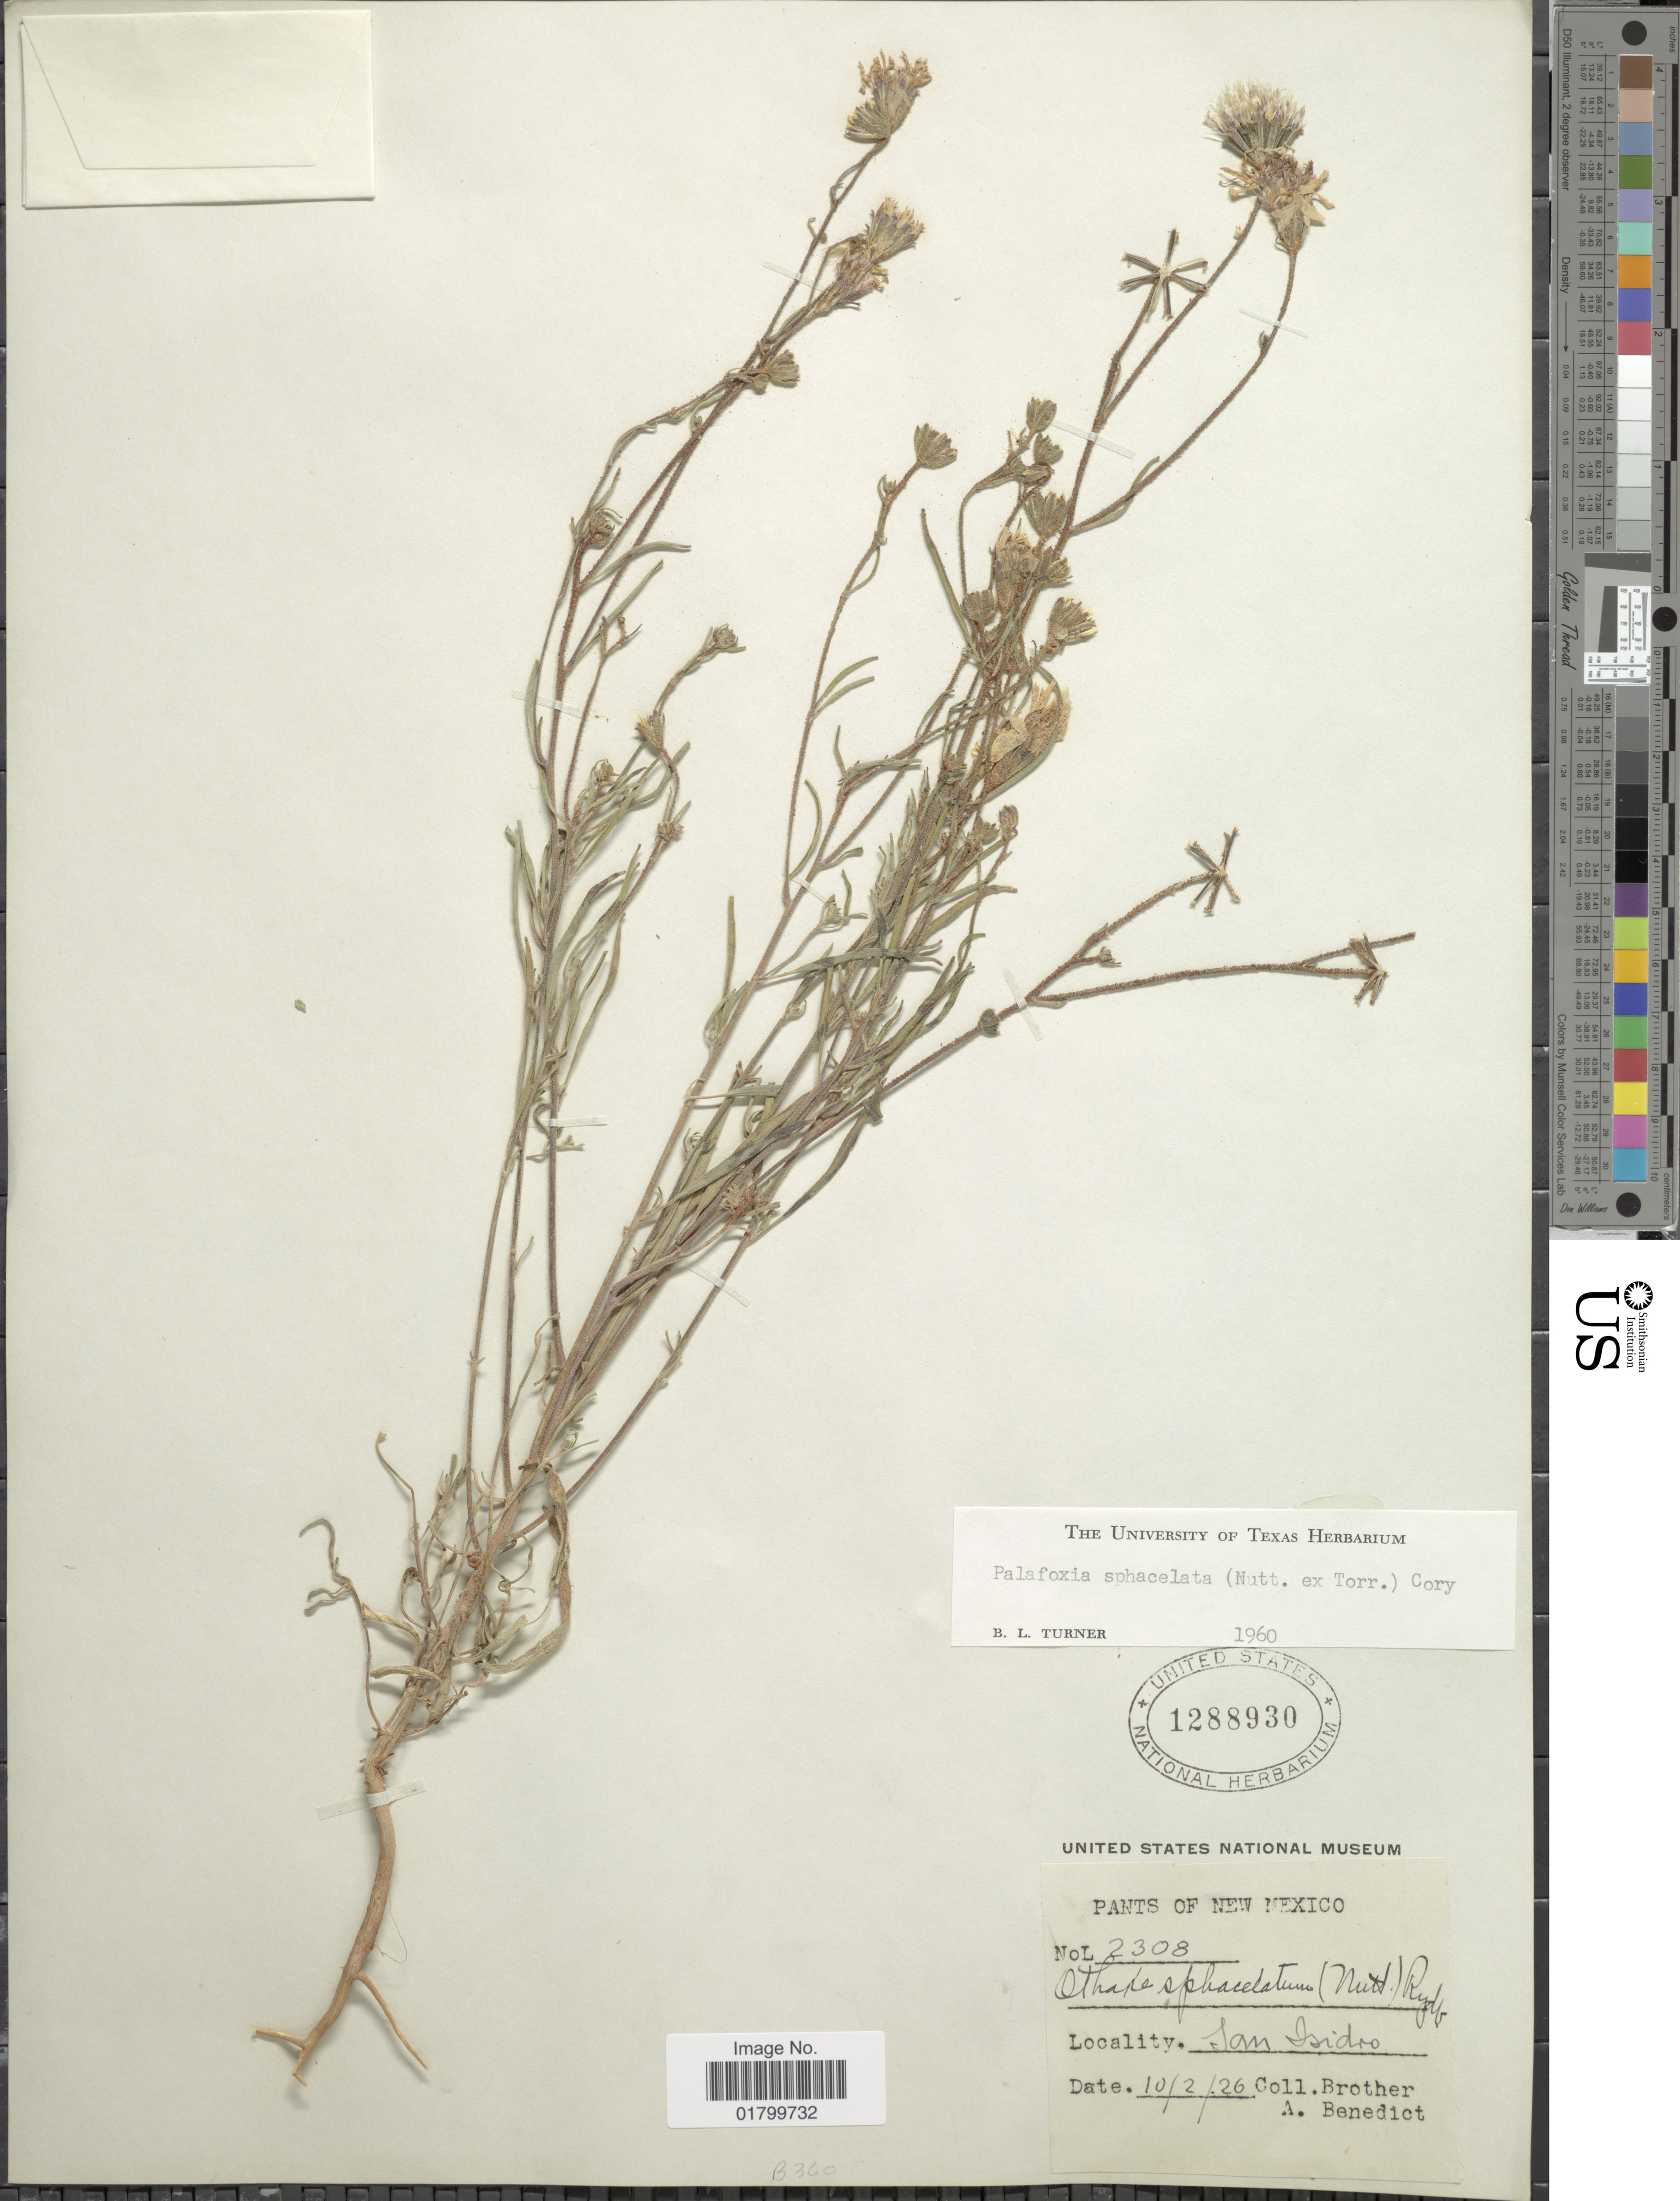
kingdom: Plantae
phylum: Tracheophyta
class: Magnoliopsida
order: Asterales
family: Asteraceae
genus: Palafoxia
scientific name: Palafoxia sphacelata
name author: (Nutt. ex Torr.) Cory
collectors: Bro. A. Benedict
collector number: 2308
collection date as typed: Transcribed d/m/y: 2/10/26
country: United States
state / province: New Mexico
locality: San Isidro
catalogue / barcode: US 1288930